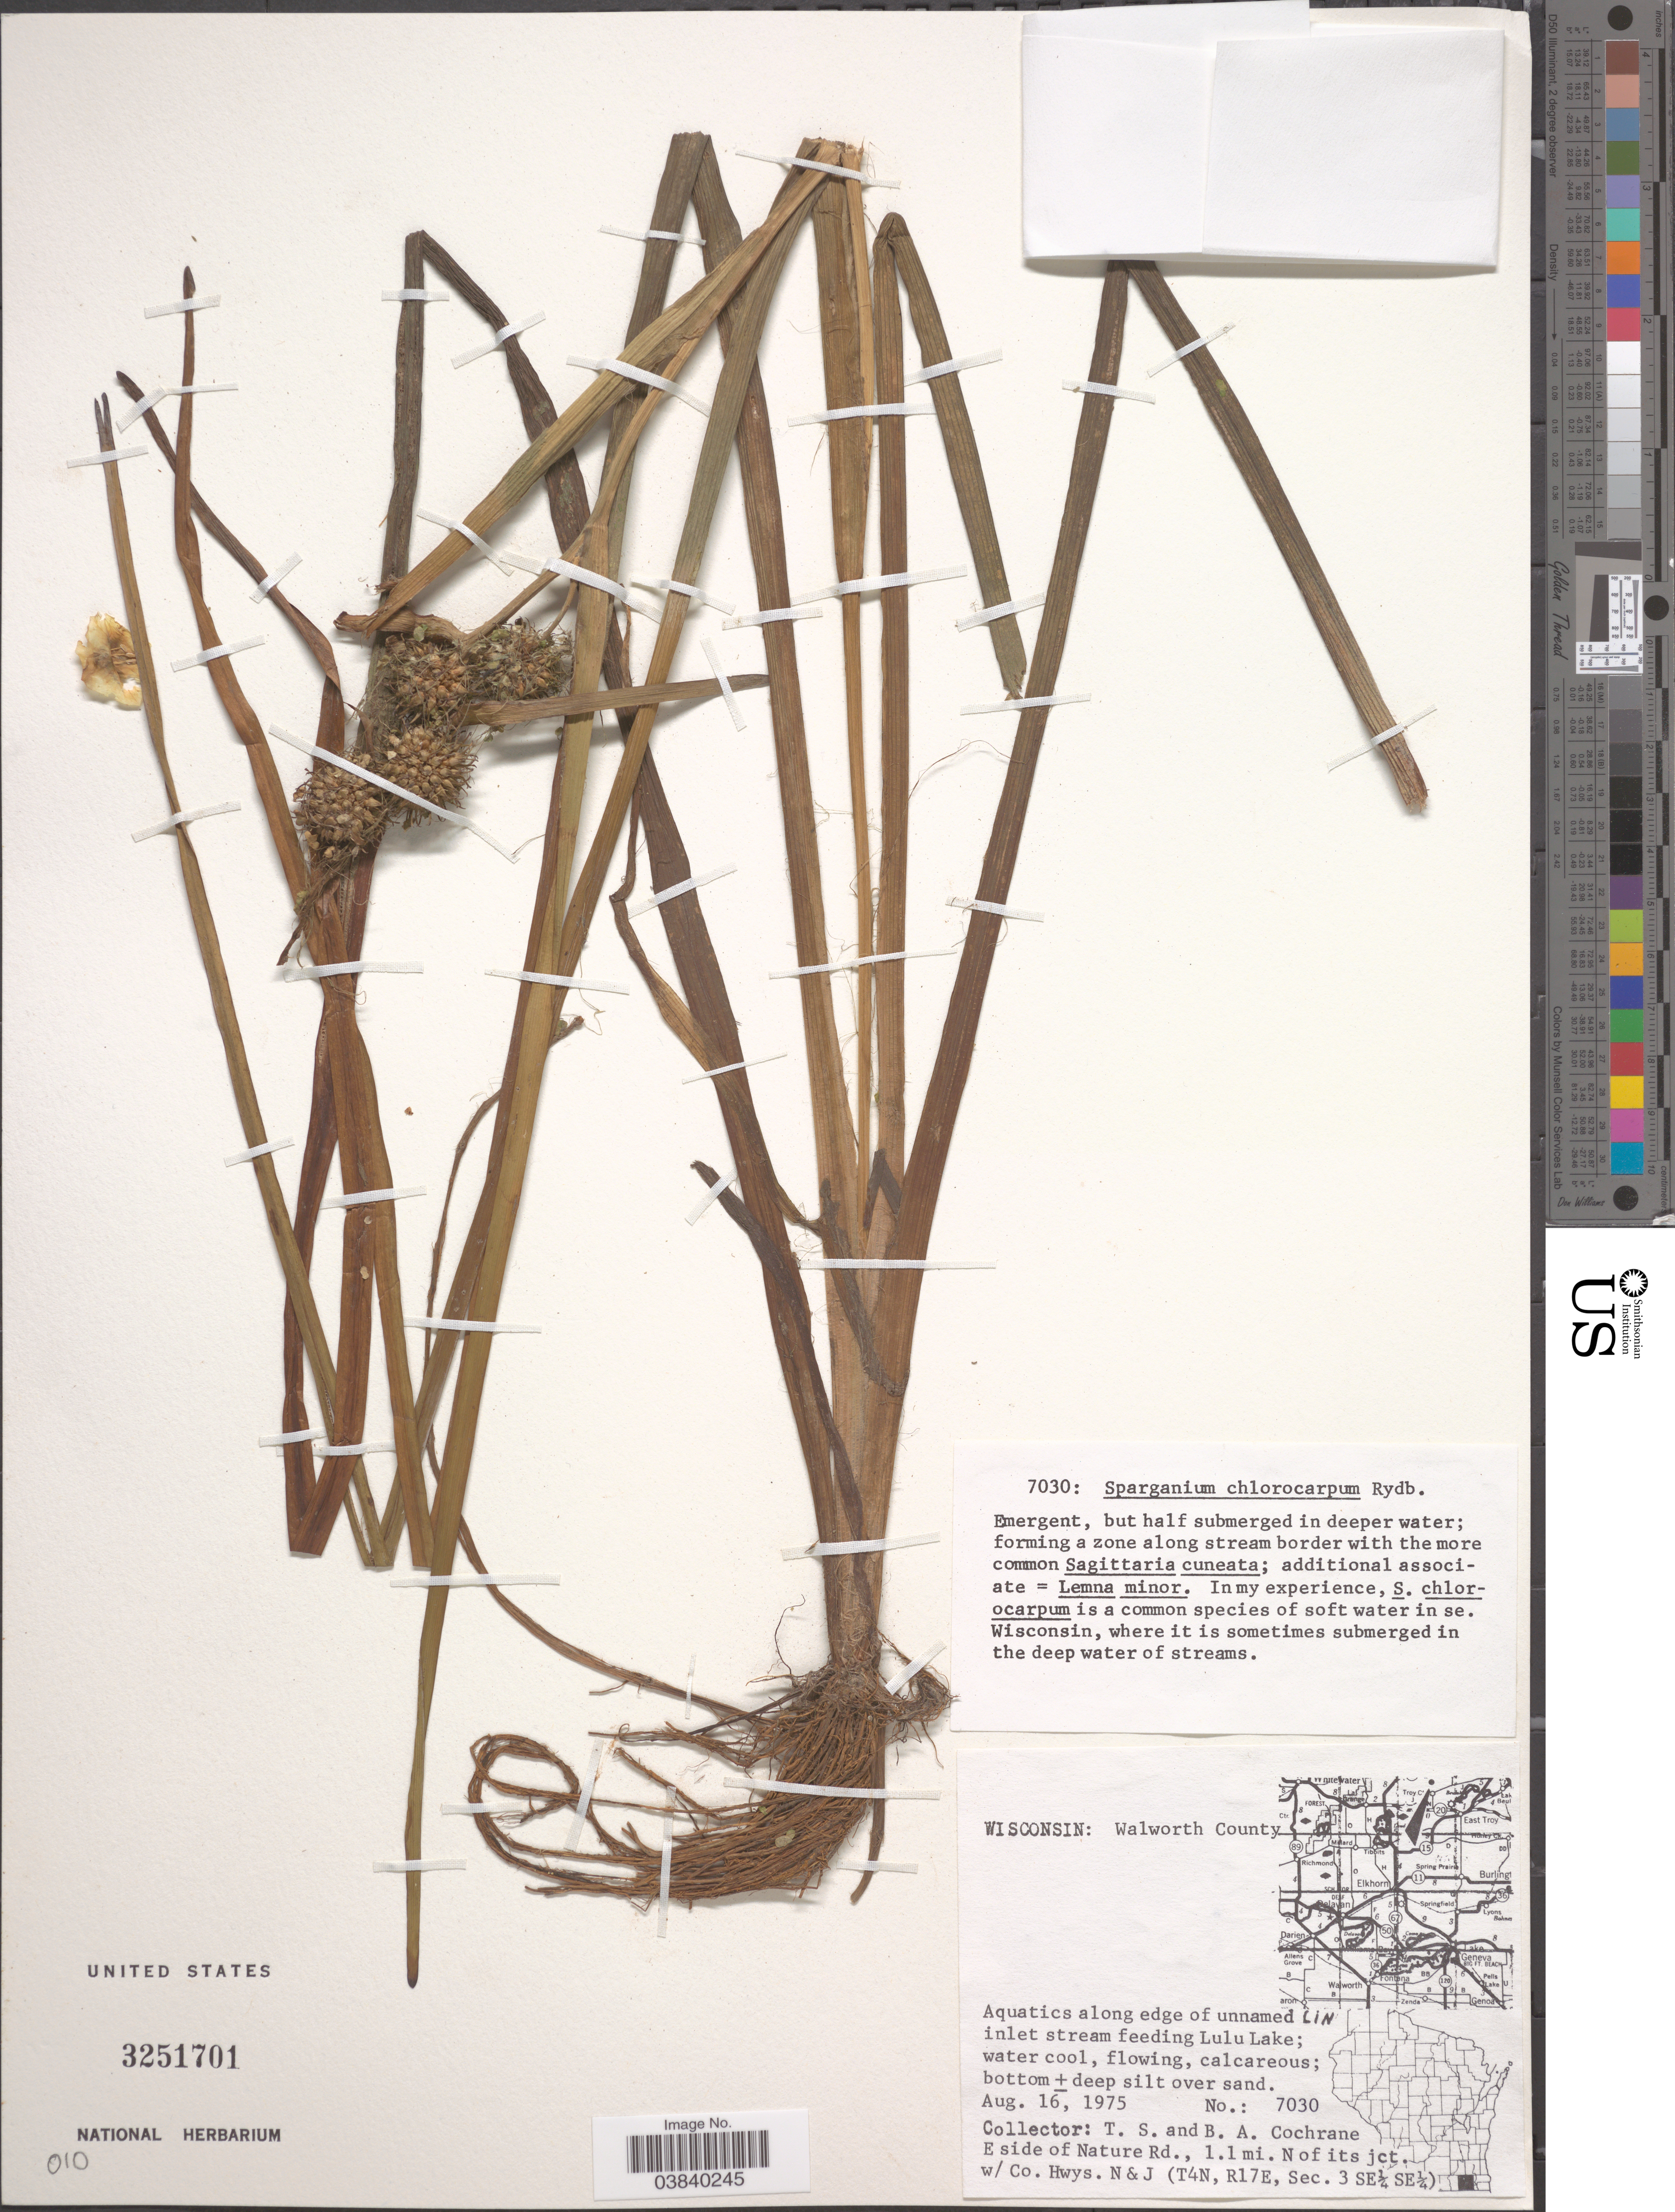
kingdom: Plantae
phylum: Tracheophyta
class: Liliopsida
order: Poales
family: Typhaceae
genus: Sparganium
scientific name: Sparganium chlorocarpum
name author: Rydb.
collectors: T. S. Cochrane & B. Cochrane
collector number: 7030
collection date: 1975-08-16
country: United States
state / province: Wisconsin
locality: Walworth County. Lulu Lake. E side of Nature Rd., 1.1 mi. N of its jct, w/ Co. Hwys. N & J (T4N, R17E, Sec. 3 SE ¼ SE ¼).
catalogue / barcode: US 3251701